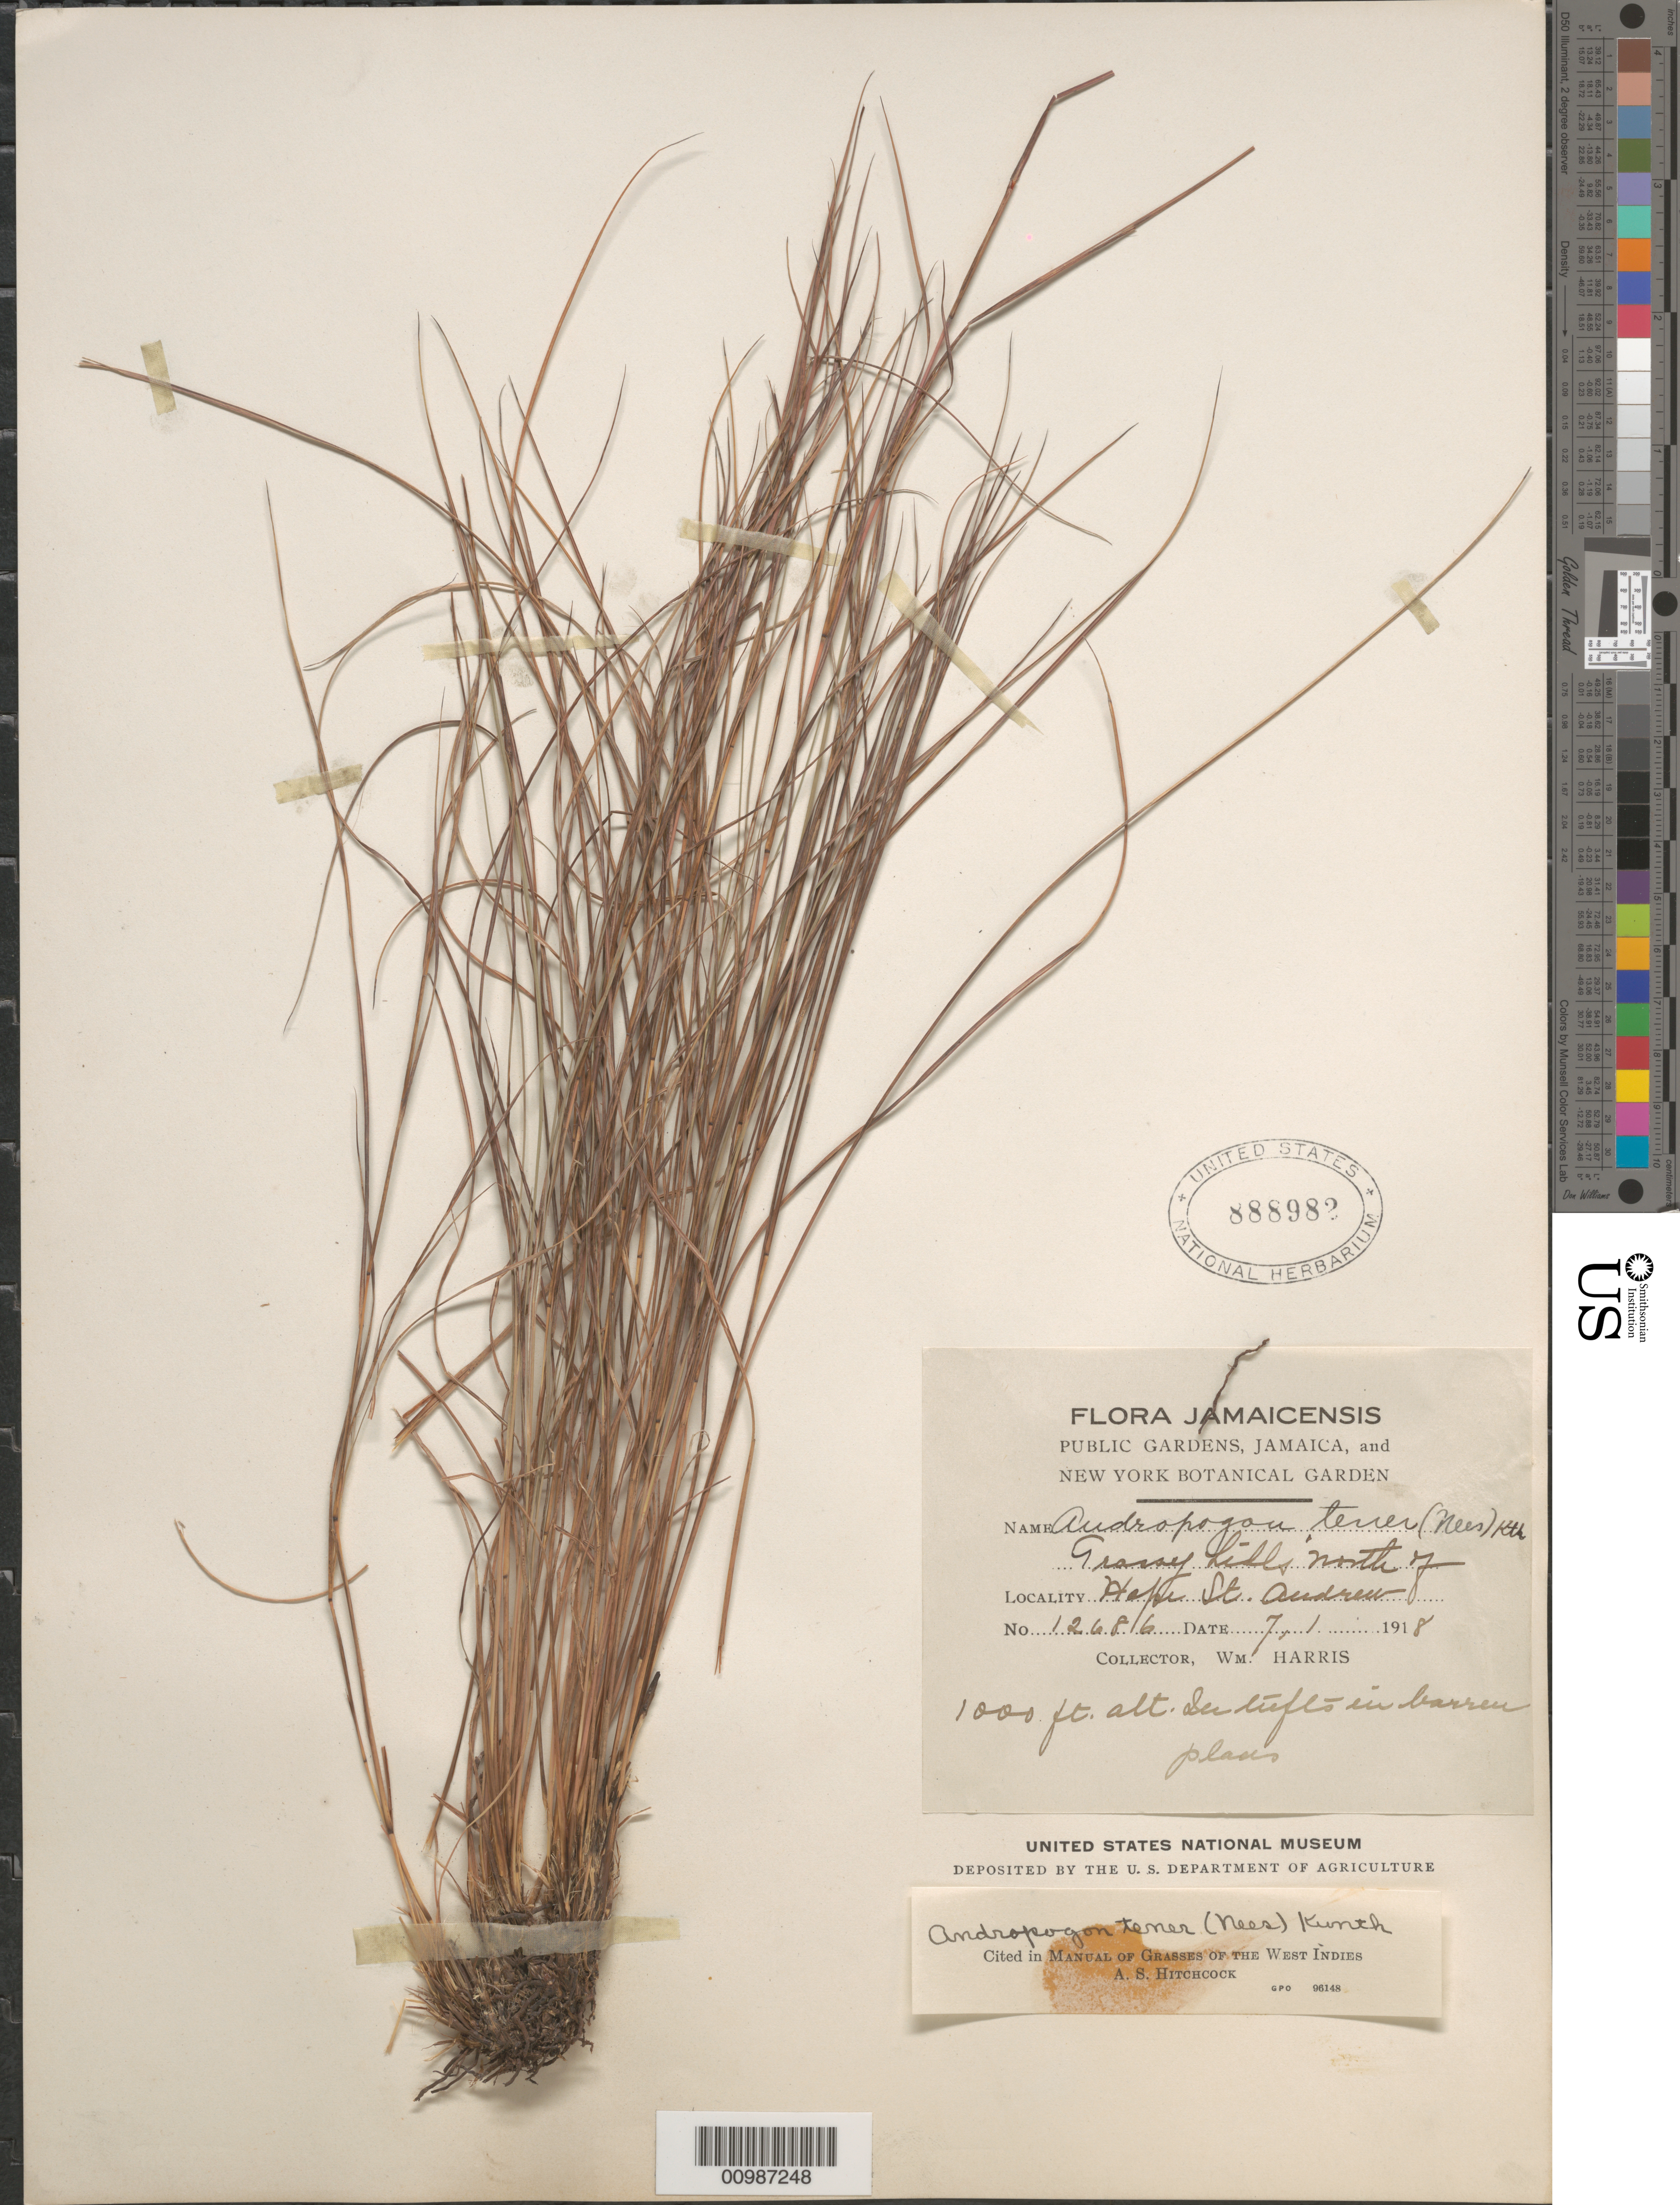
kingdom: Plantae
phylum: Tracheophyta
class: Liliopsida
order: Poales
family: Poaceae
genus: Andropogon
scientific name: Andropogon tener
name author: (Nees) Kunth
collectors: W. H. Harris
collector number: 12686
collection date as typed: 07 Jan 1918 or 01 Jul 1918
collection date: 1918-01-07 or 1918-07-01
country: Jamaica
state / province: Saint Andrew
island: Jamaica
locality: Hope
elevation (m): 305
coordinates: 0 N, 0 E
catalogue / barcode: US 888982